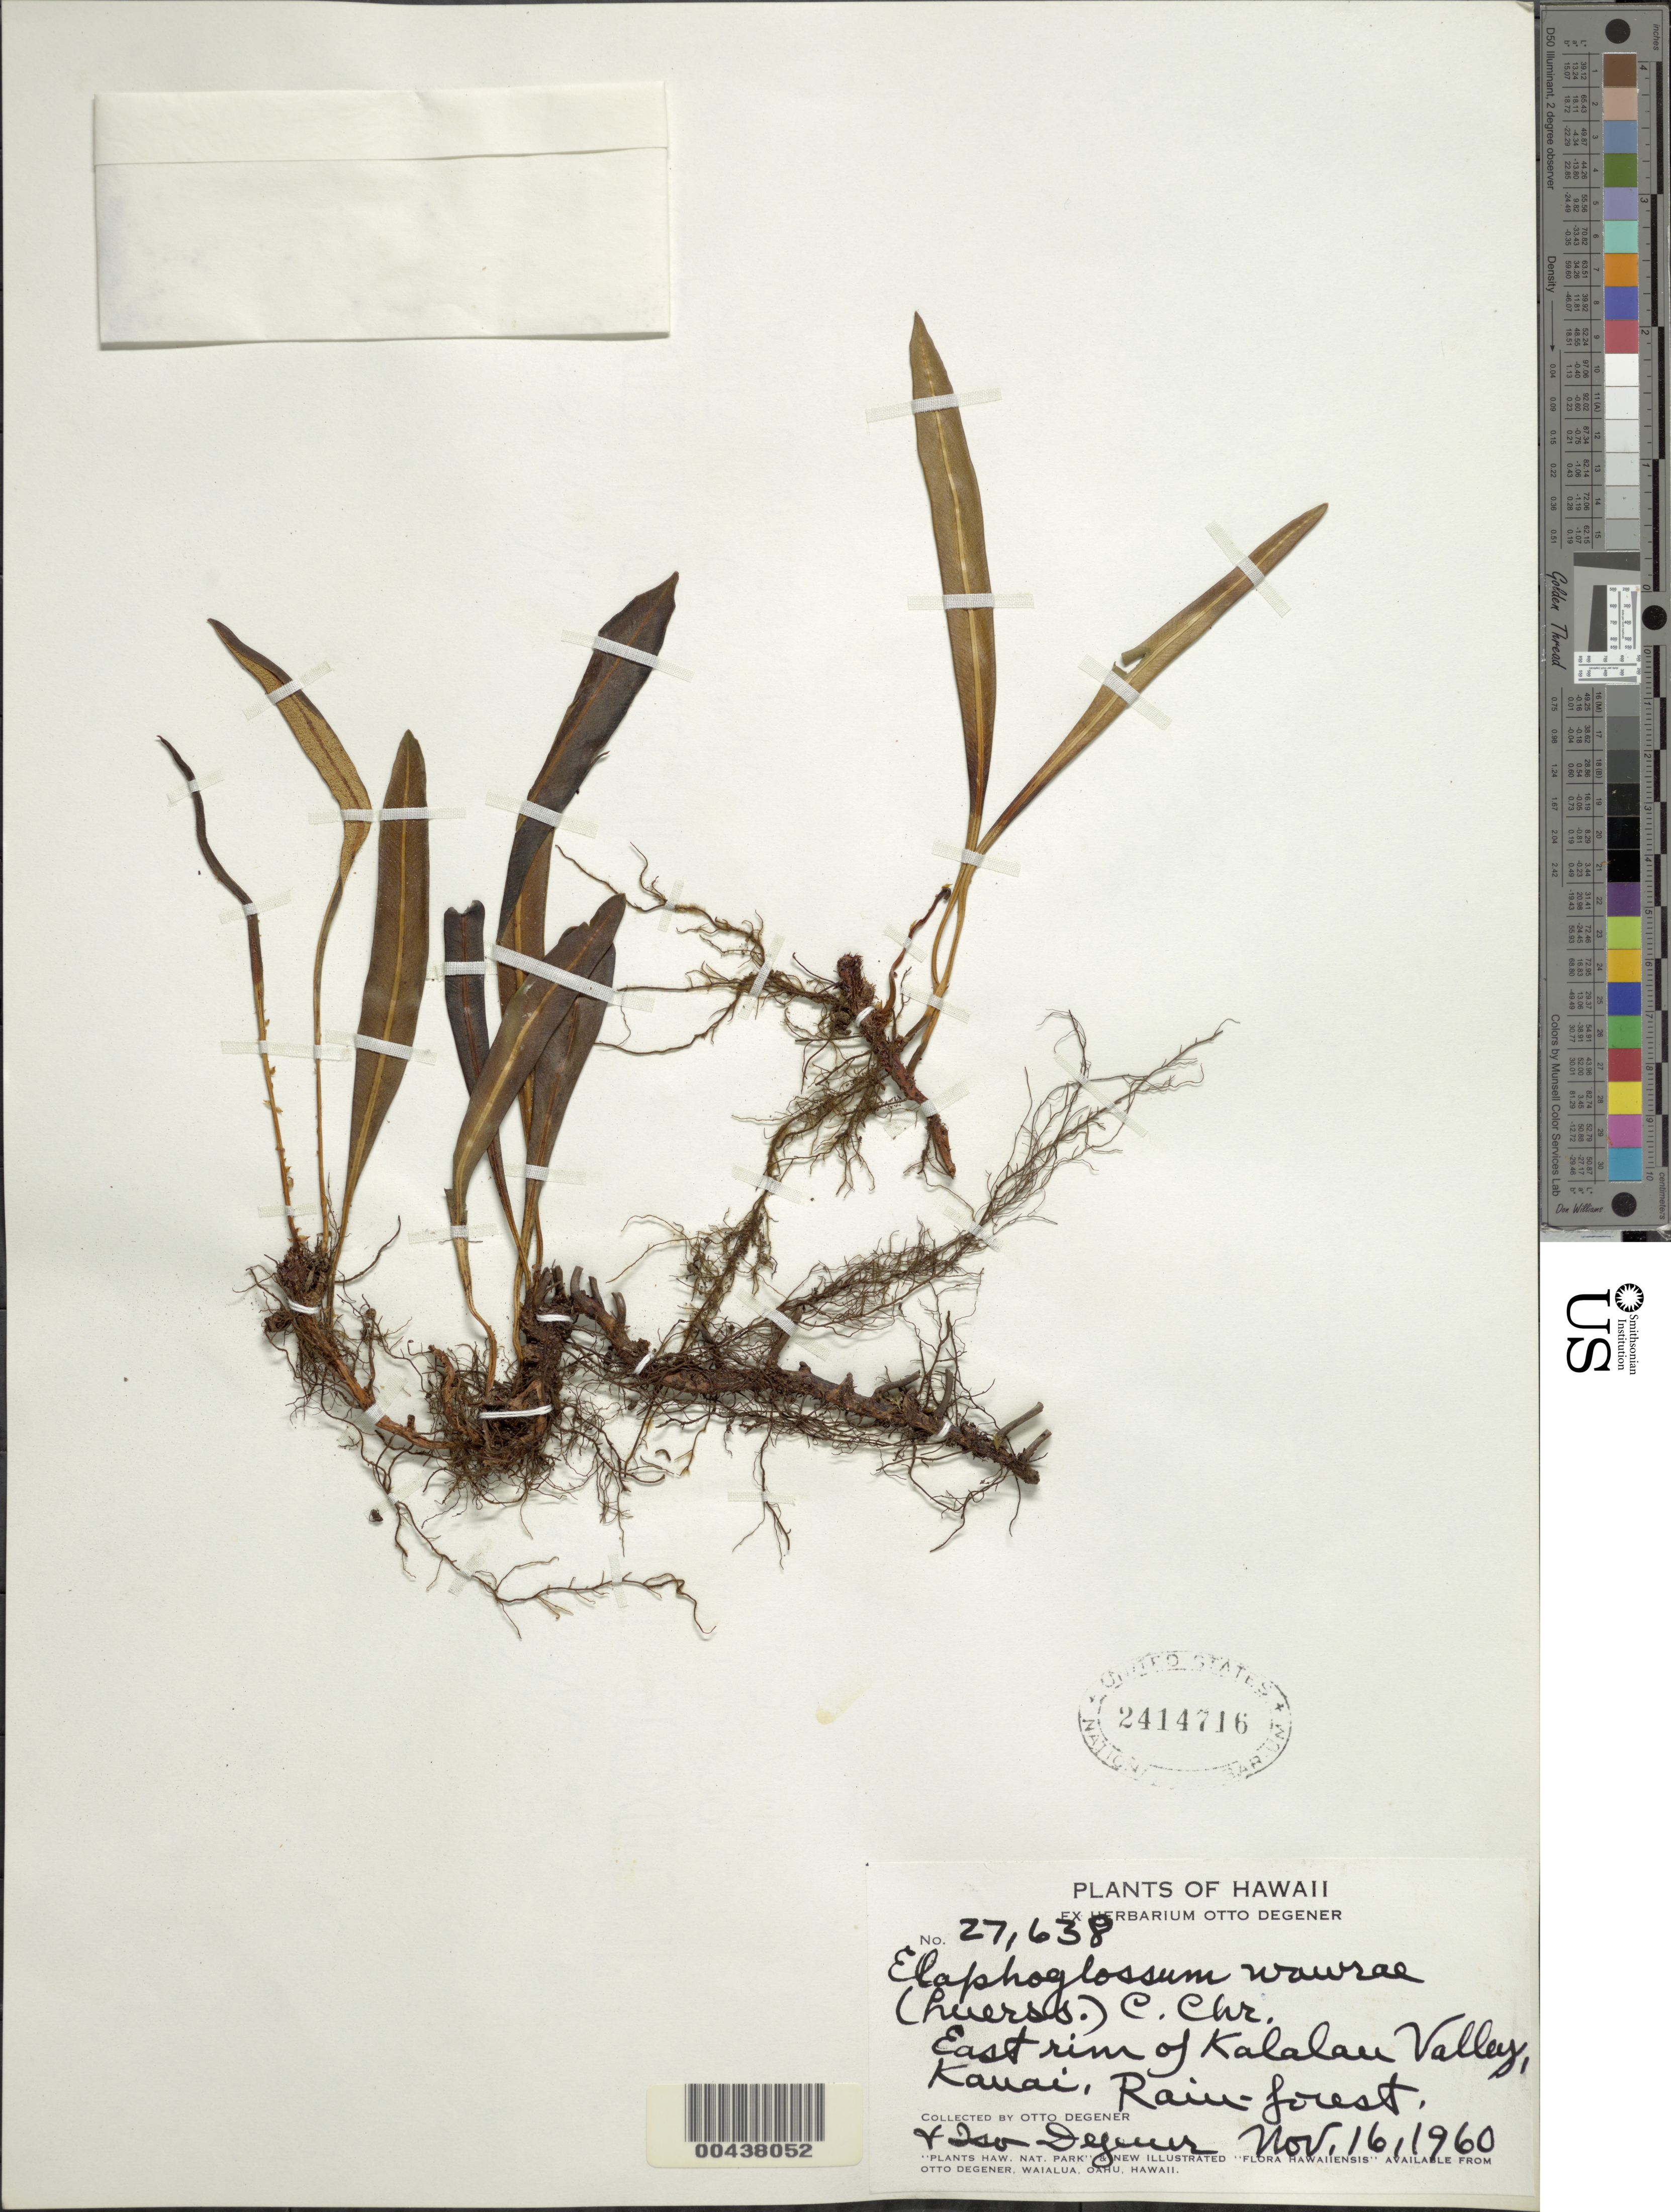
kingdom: Plantae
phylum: Tracheophyta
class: Polypodiopsida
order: Polypodiales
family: Dryopteridaceae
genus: Elaphoglossum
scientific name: Elaphoglossum wawrae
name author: (Luerss.) C. Chr.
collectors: O. Degener & I. Degener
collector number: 27638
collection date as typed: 16 Nov 1960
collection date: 1960-11-16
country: United States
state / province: Hawaii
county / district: Kauai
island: Kaua'i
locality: E rim of Kalalau Valley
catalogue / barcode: US 2414716